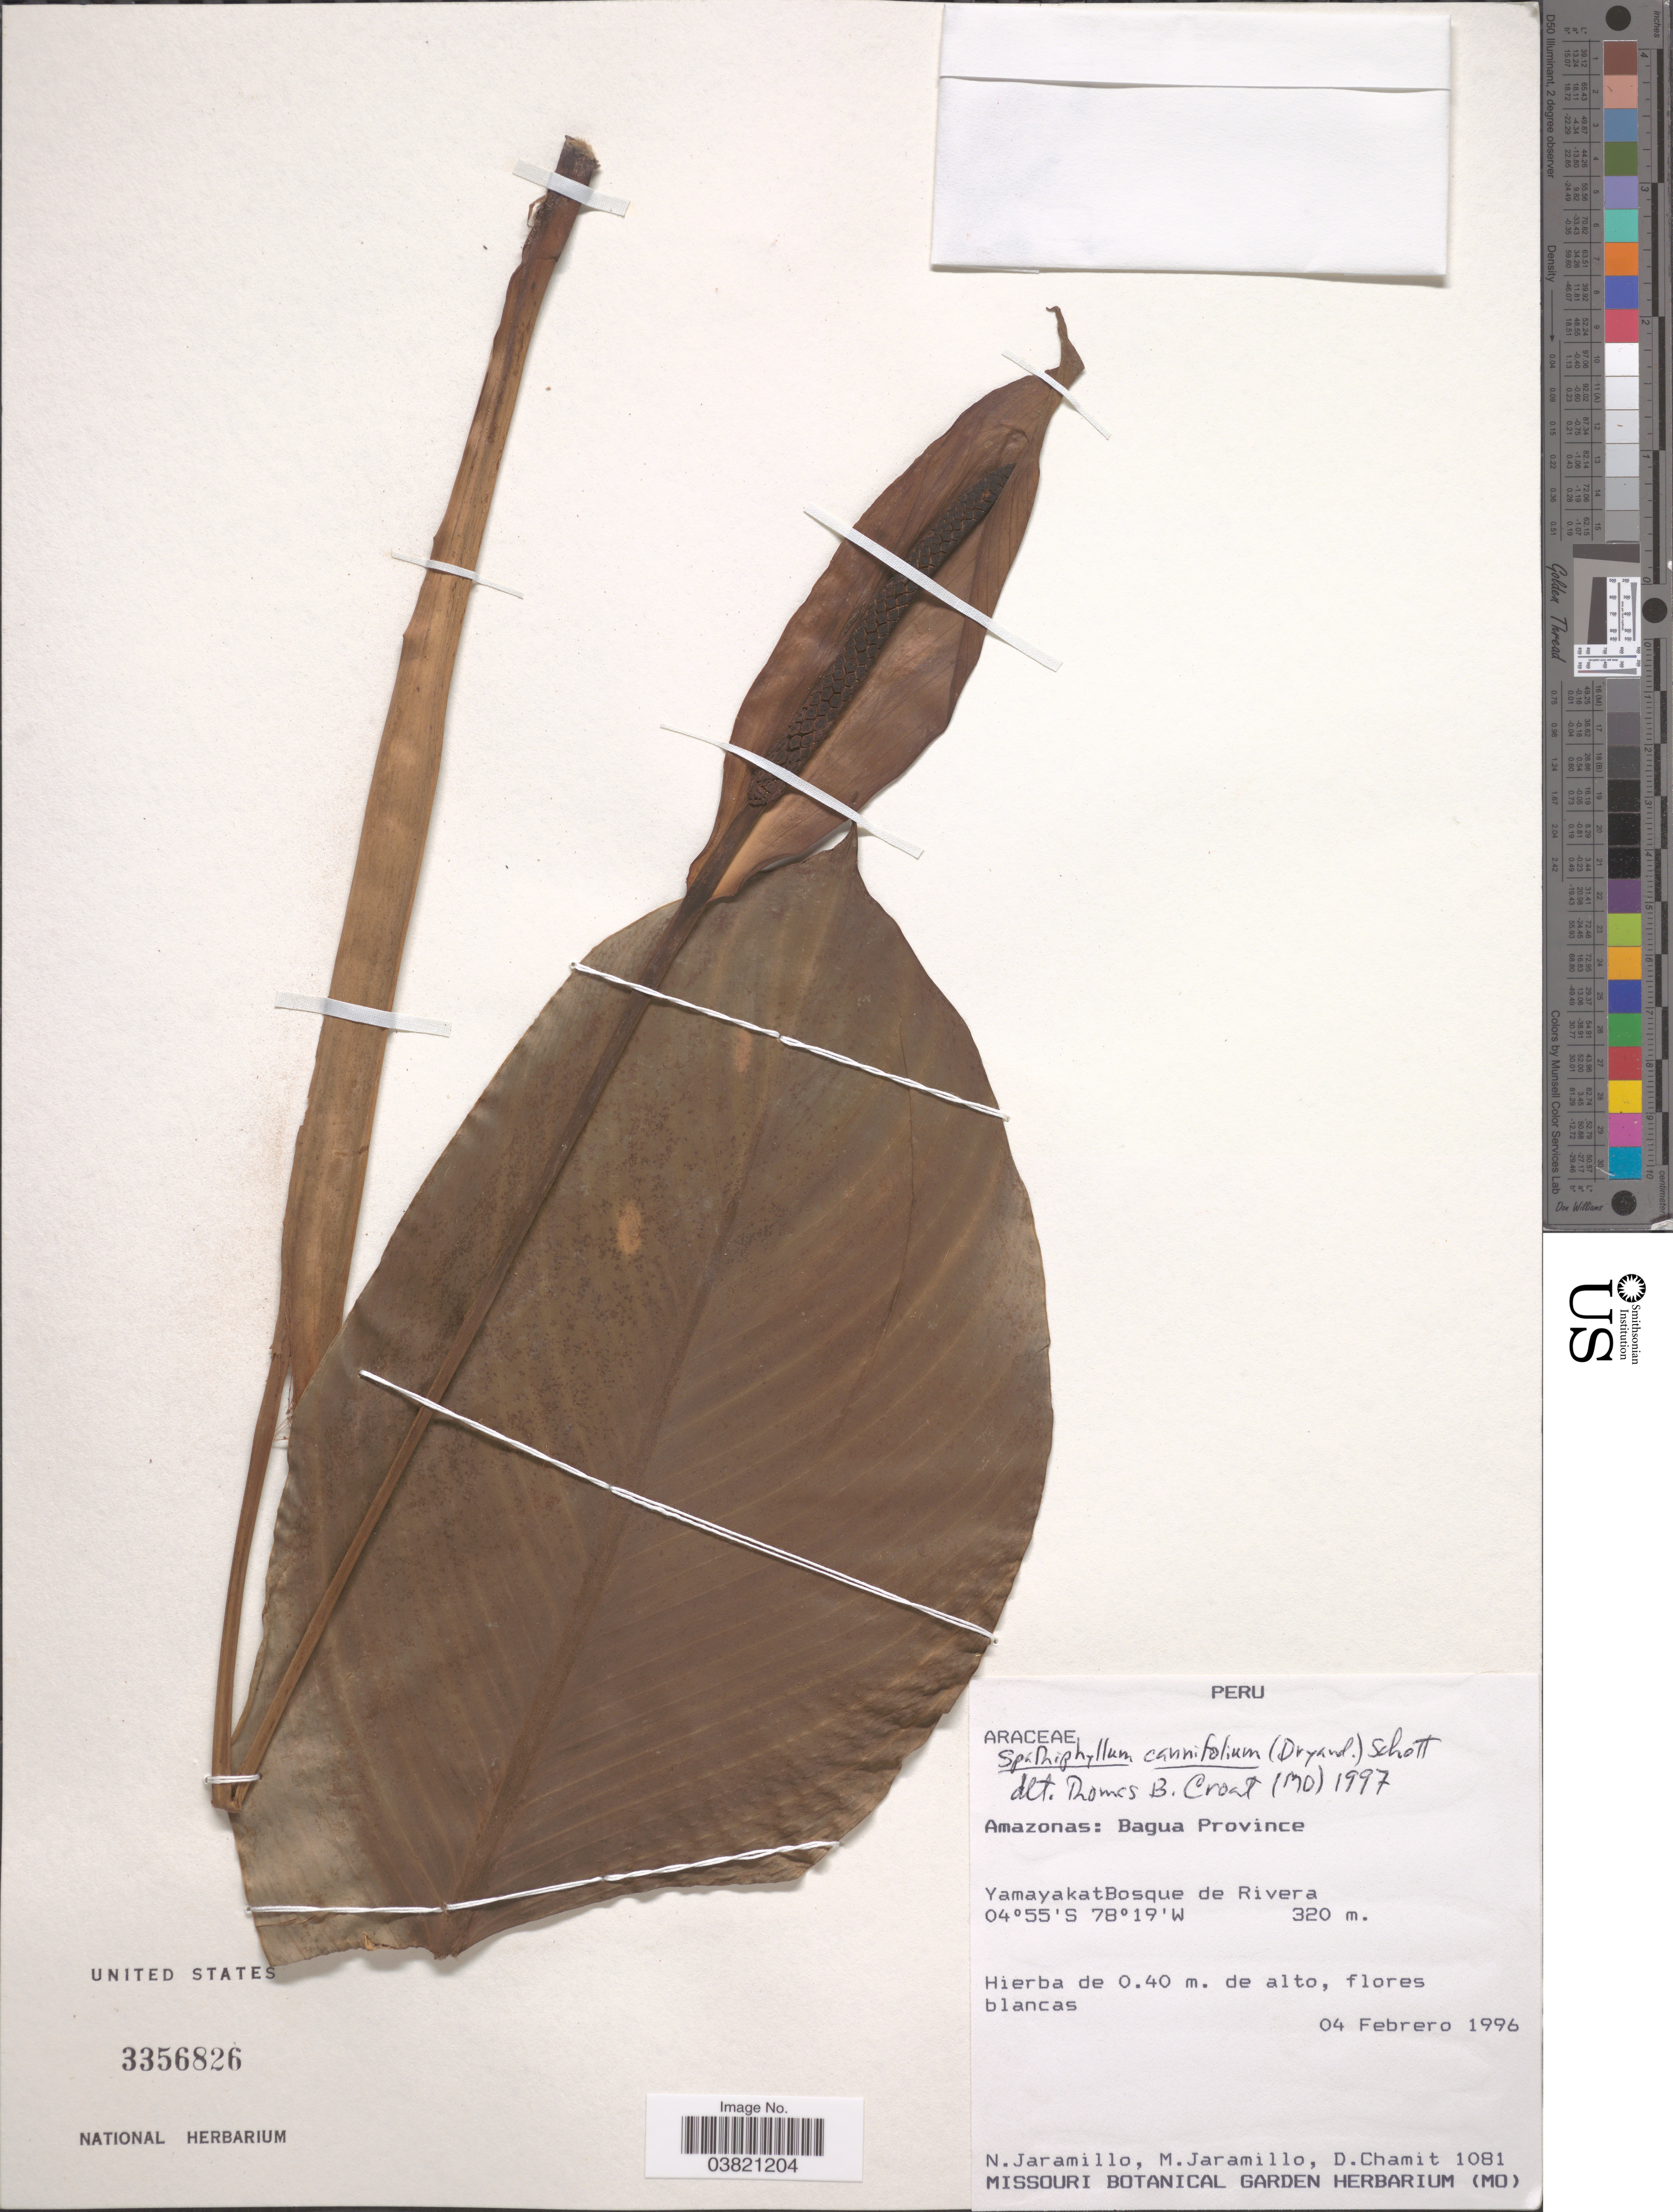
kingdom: Plantae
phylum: Tracheophyta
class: Liliopsida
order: Alismatales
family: Araceae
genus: Spathiphyllum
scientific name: Spathiphyllum cannifolium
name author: (Dryand. ex Sims) Schott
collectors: N. Jaramillo, M. Jaramillo & D. Chamit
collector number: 1081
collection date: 1996-02-04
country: Peru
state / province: Amazonas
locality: Bagua Province. YamayakatBosque de Rivera.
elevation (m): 320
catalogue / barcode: US 3356826